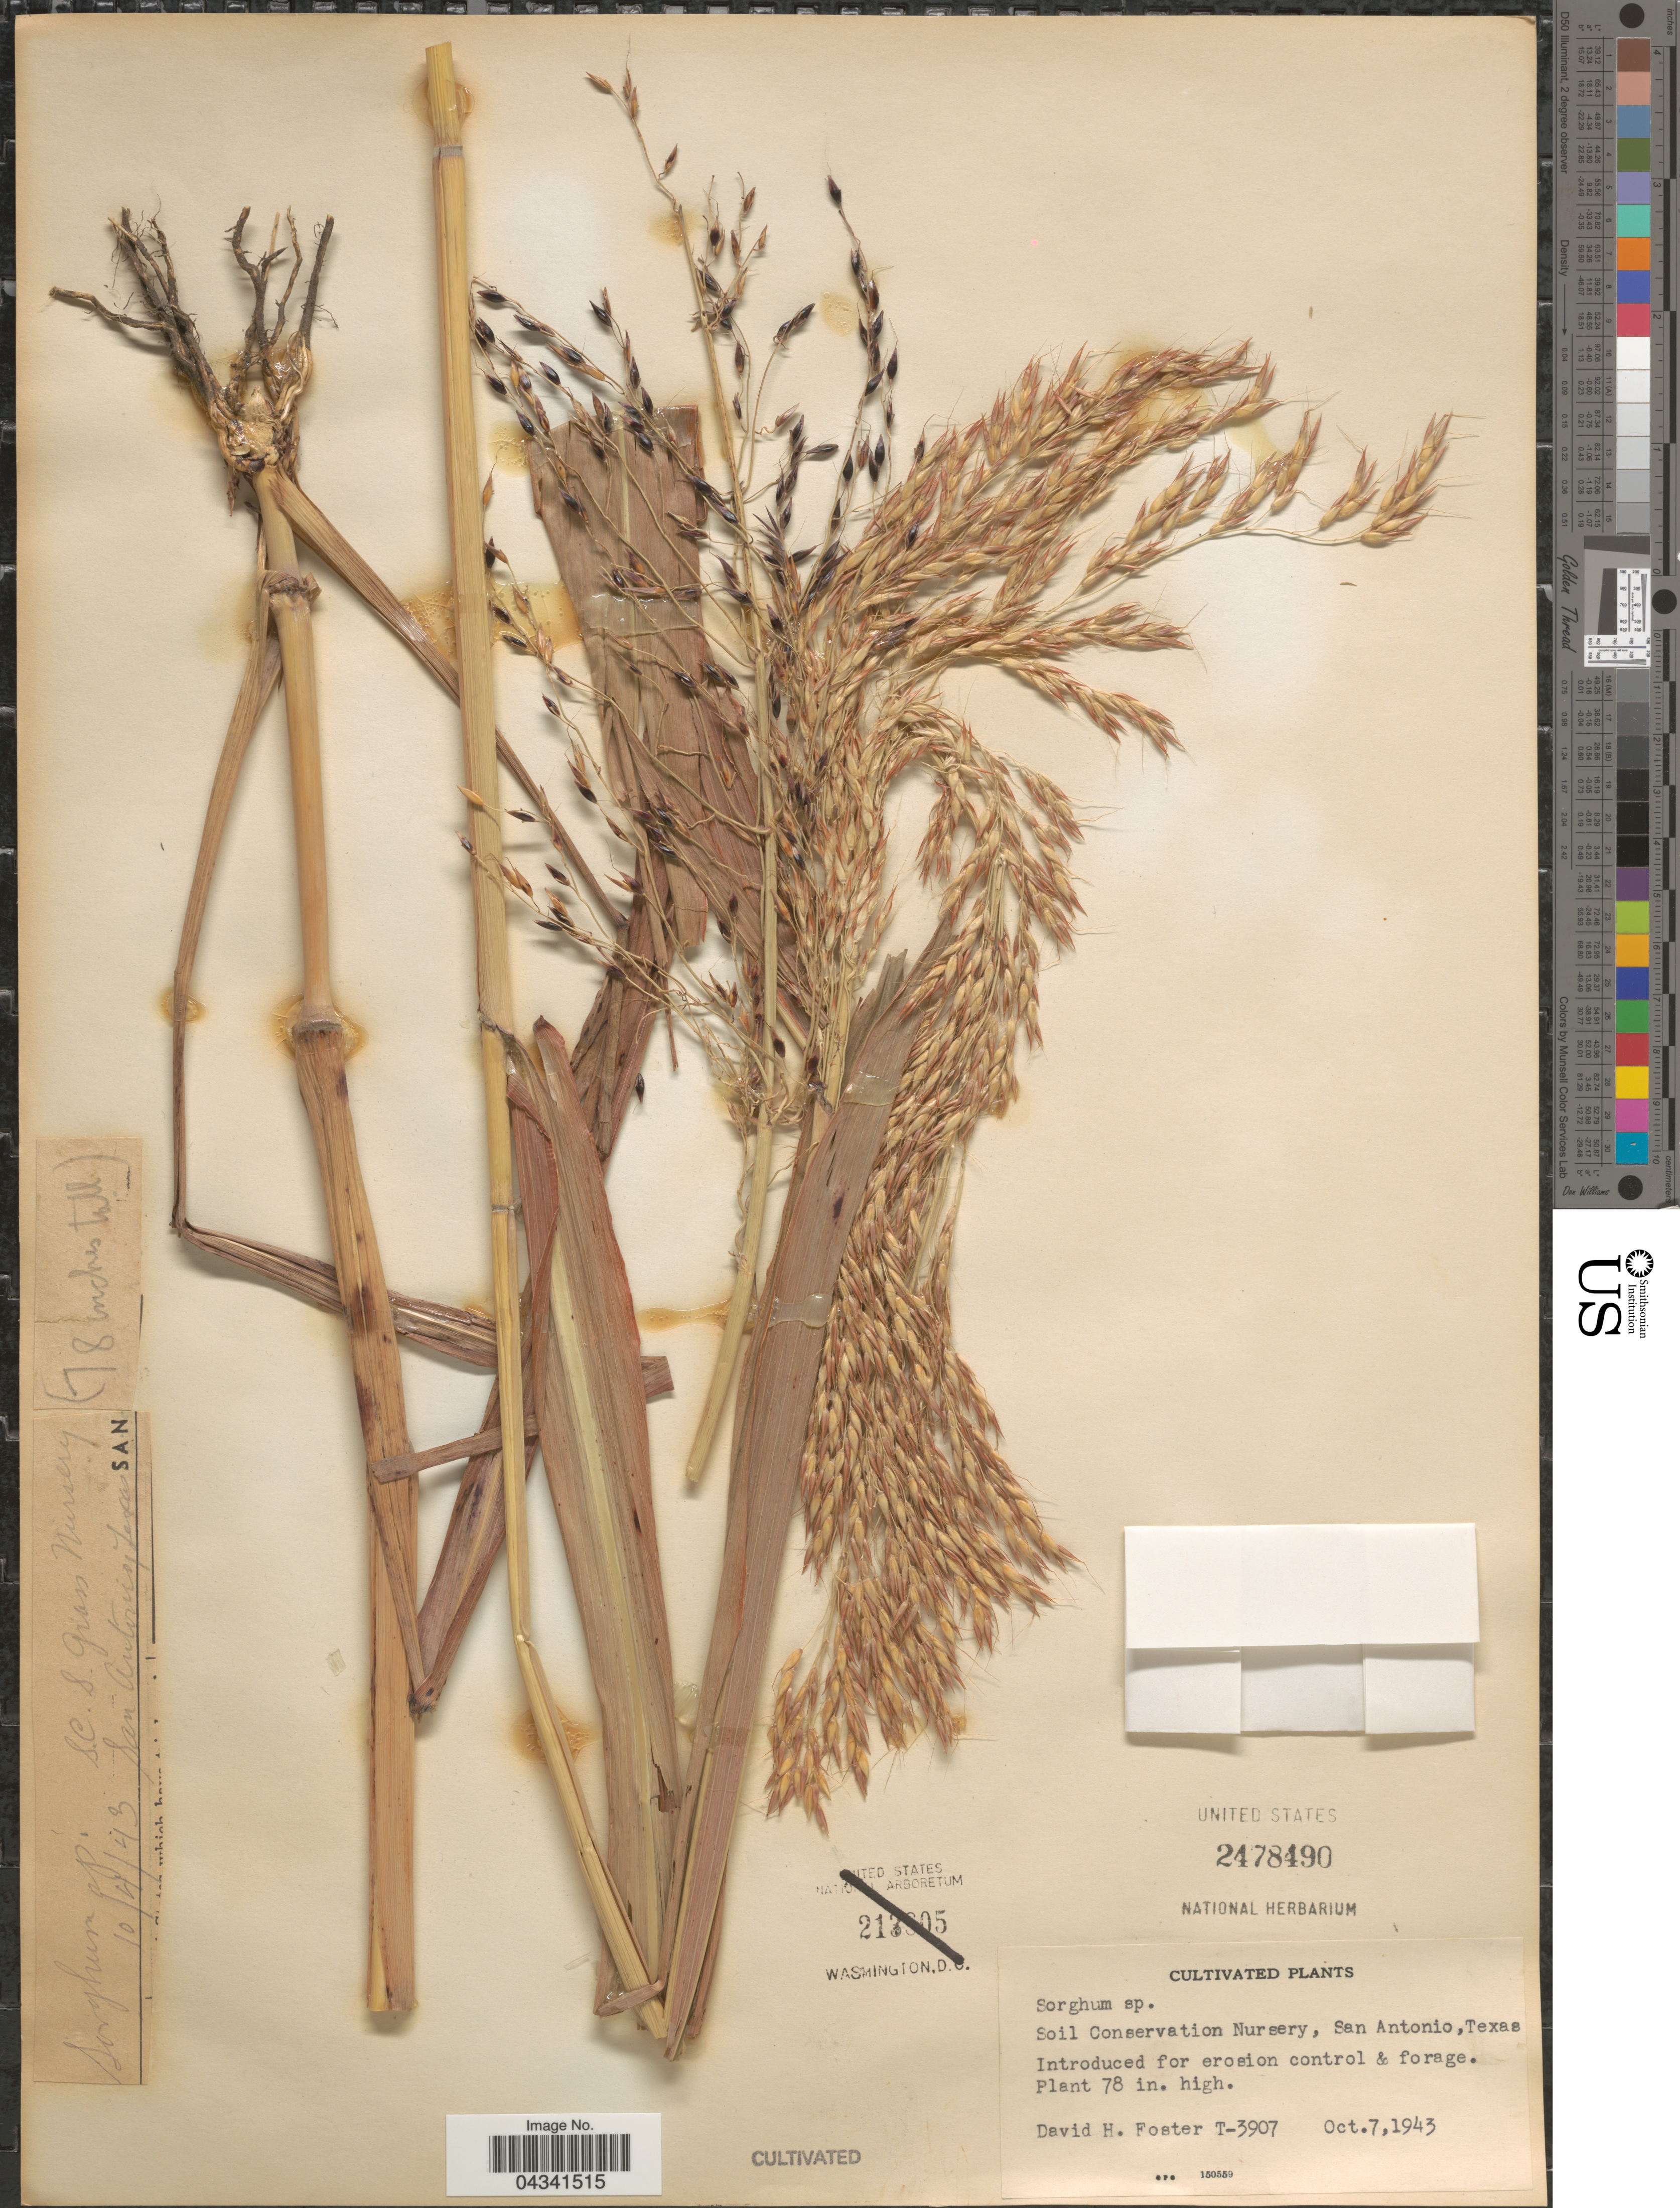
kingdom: Plantae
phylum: Tracheophyta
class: Liliopsida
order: Poales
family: Poaceae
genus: Sorghum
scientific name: Sorghum sp.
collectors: D. Foster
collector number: T-3907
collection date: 1943-10-07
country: United States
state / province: Texas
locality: Soil Conservation Nursery, San Antonio.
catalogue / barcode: US 2478490